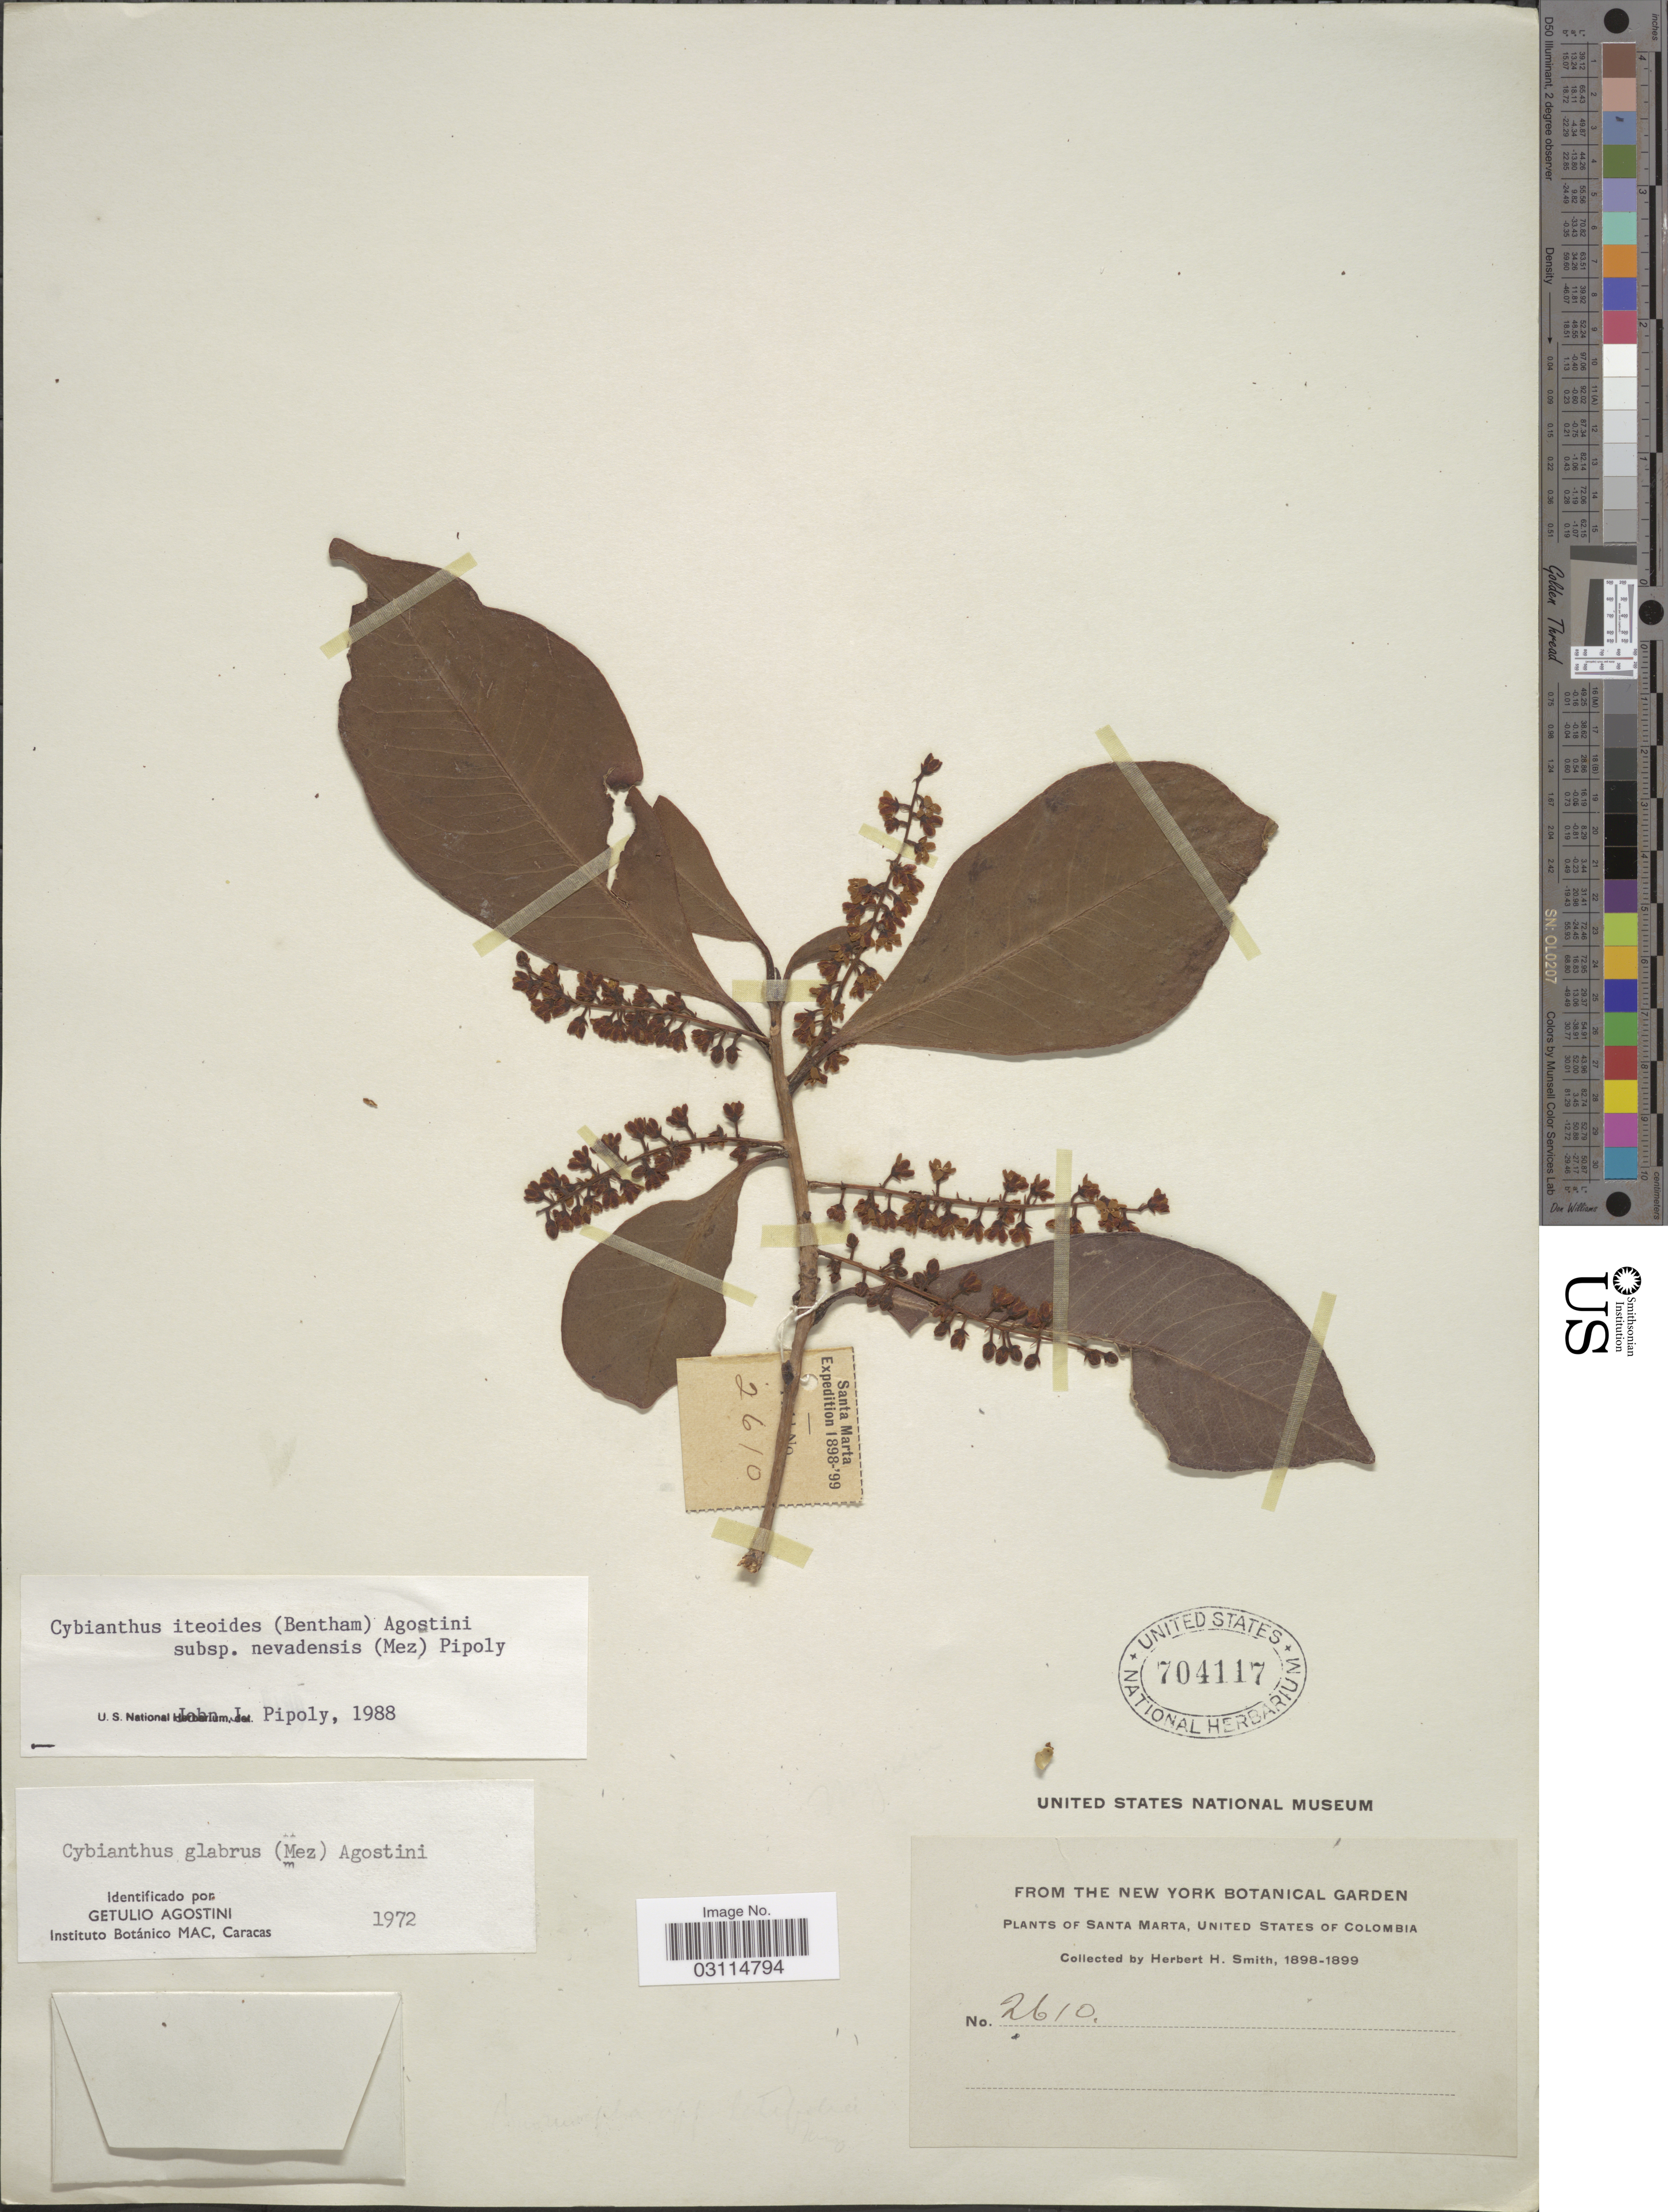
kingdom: Plantae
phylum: Tracheophyta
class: Magnoliopsida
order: Ericales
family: Primulaceae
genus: Cybianthus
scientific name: Cybianthus iteoides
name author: (Benth.) G. Agostini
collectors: Herbert H. Smith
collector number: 2610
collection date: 1898/1899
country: Colombia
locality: Santa Marta, United States of Colombia.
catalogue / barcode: US 704117